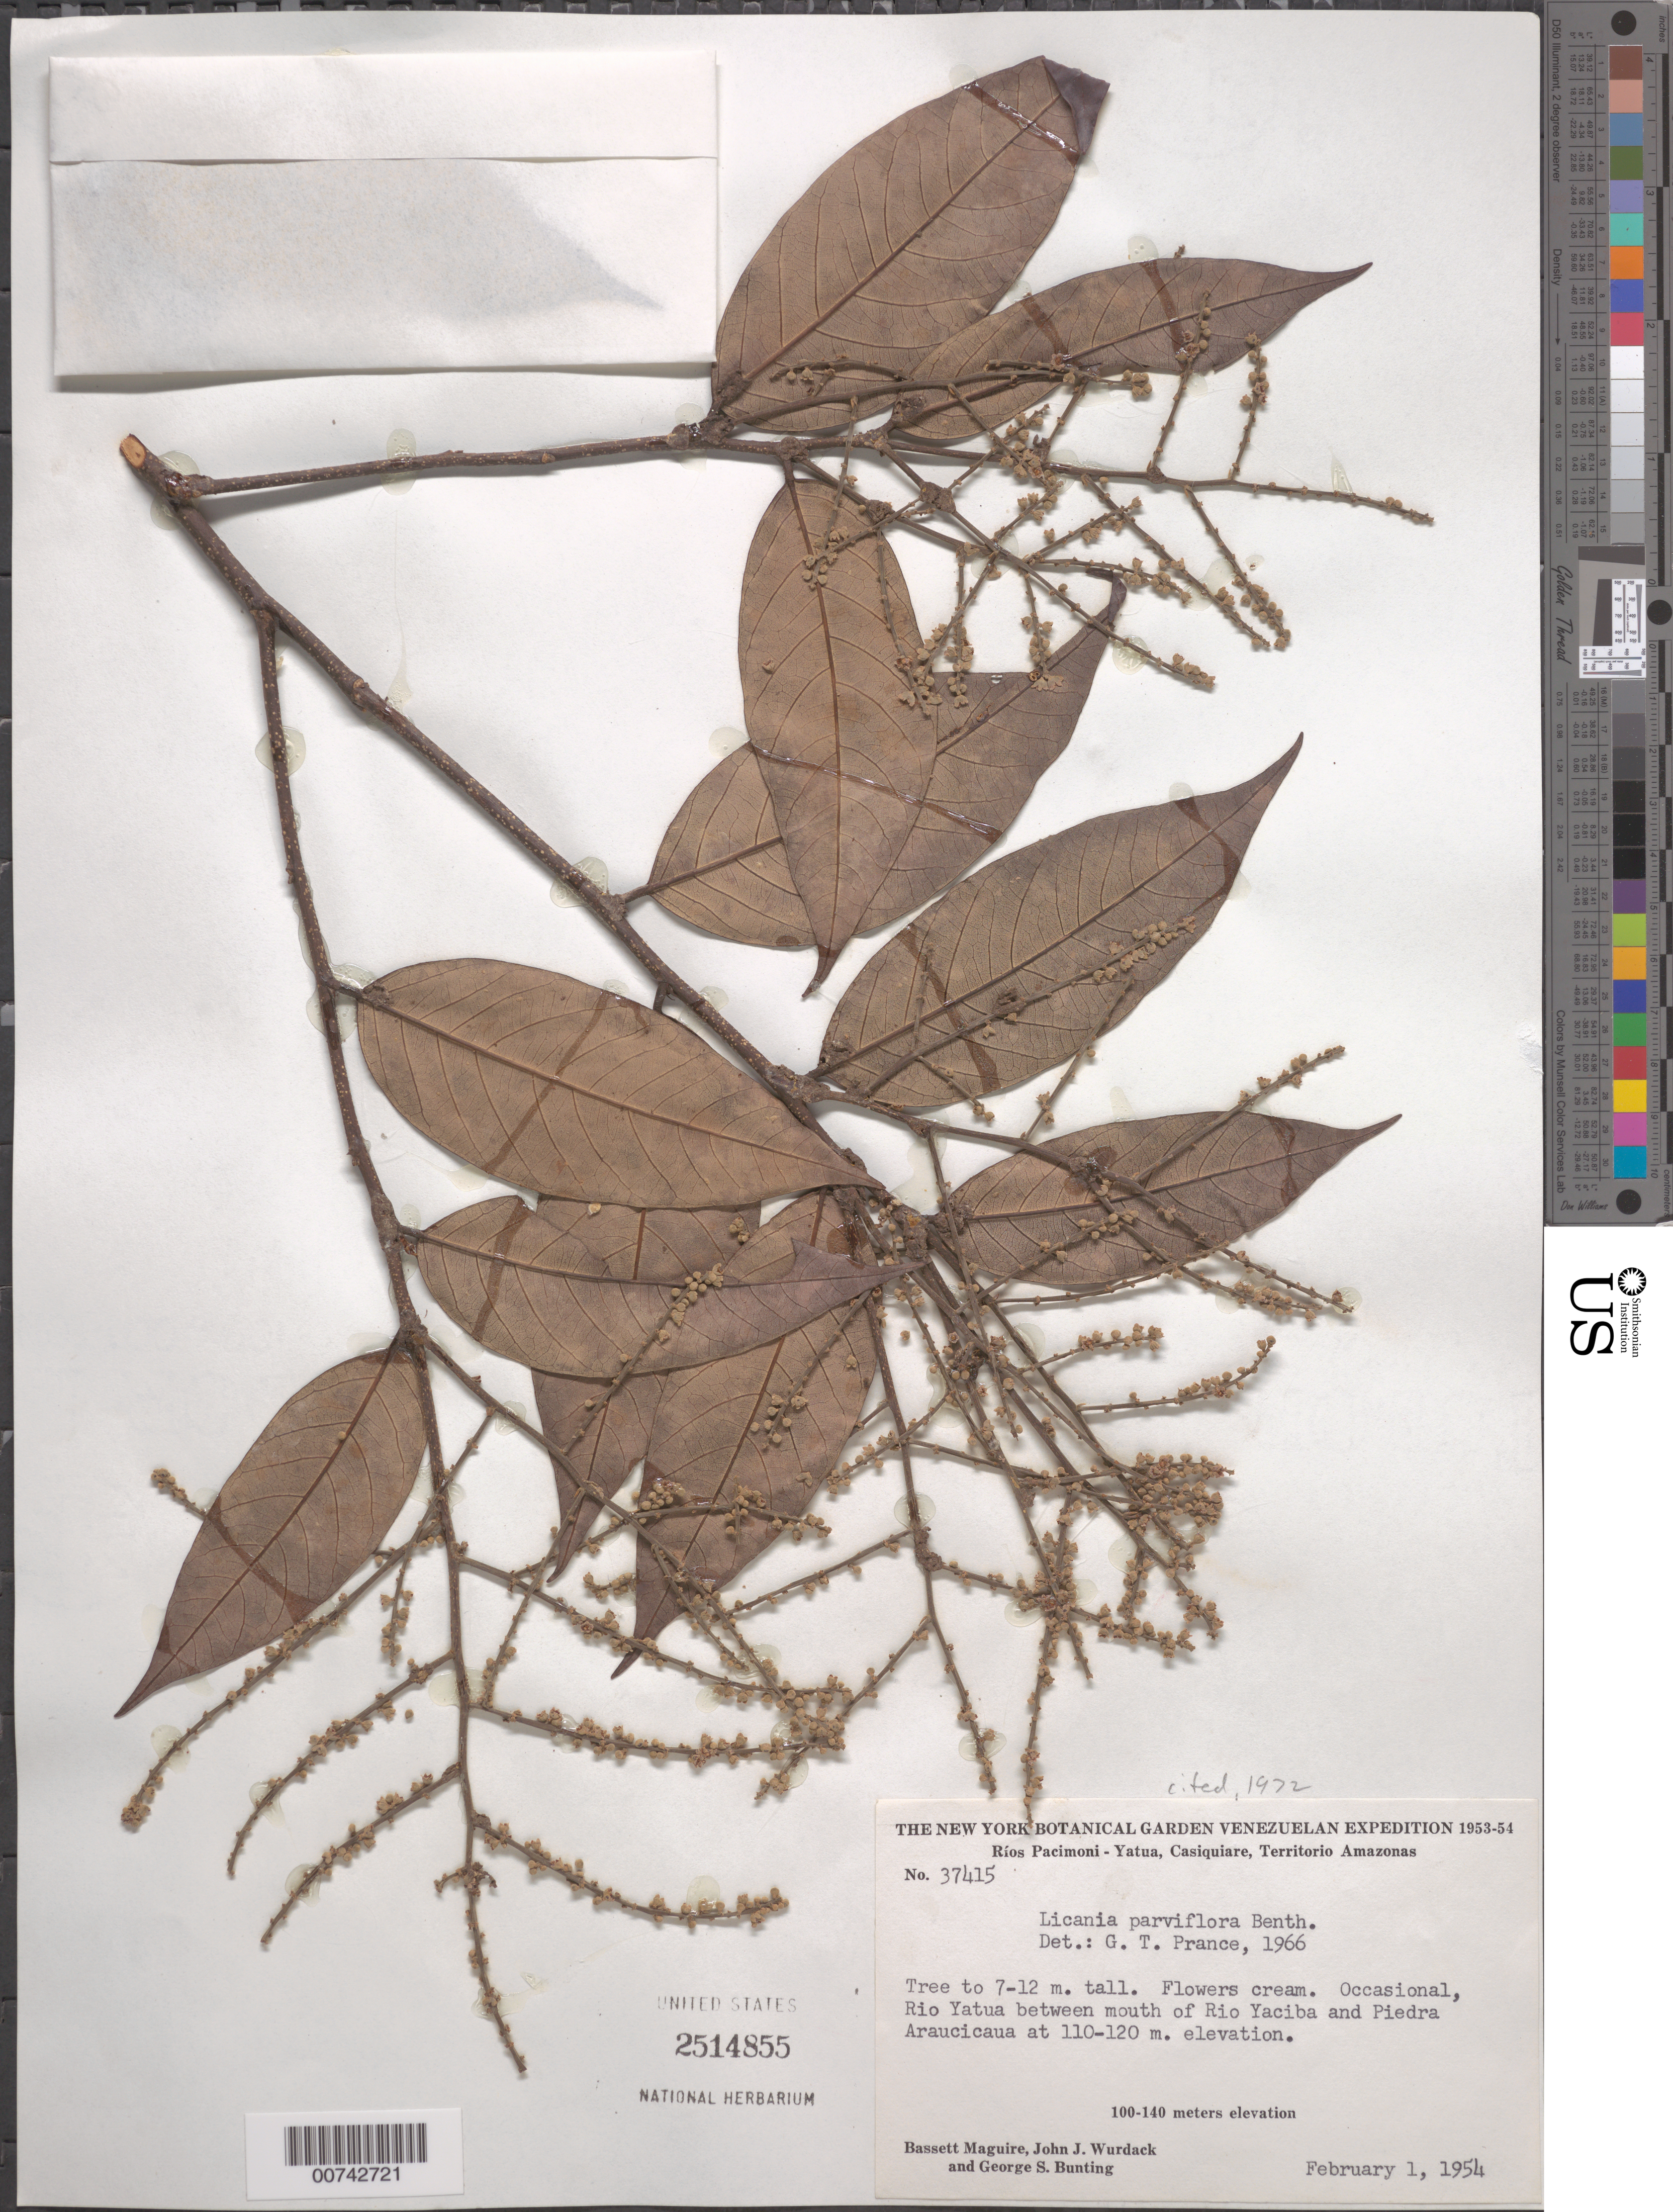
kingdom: Plantae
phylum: Tracheophyta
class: Magnoliopsida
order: Malpighiales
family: Chrysobalanaceae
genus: Licania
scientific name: Licania parviflora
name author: Benth.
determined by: Prance, G. T.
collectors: B. Maguire, J. J. Wurdack & G. S. Bunting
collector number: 37415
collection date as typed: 1-Feb-54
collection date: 1954-02-01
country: Venezuela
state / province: Amazonas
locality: Río Yatua, between mouth of Río Yacibo and Piedra Arauicaua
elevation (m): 110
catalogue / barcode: US 2514855